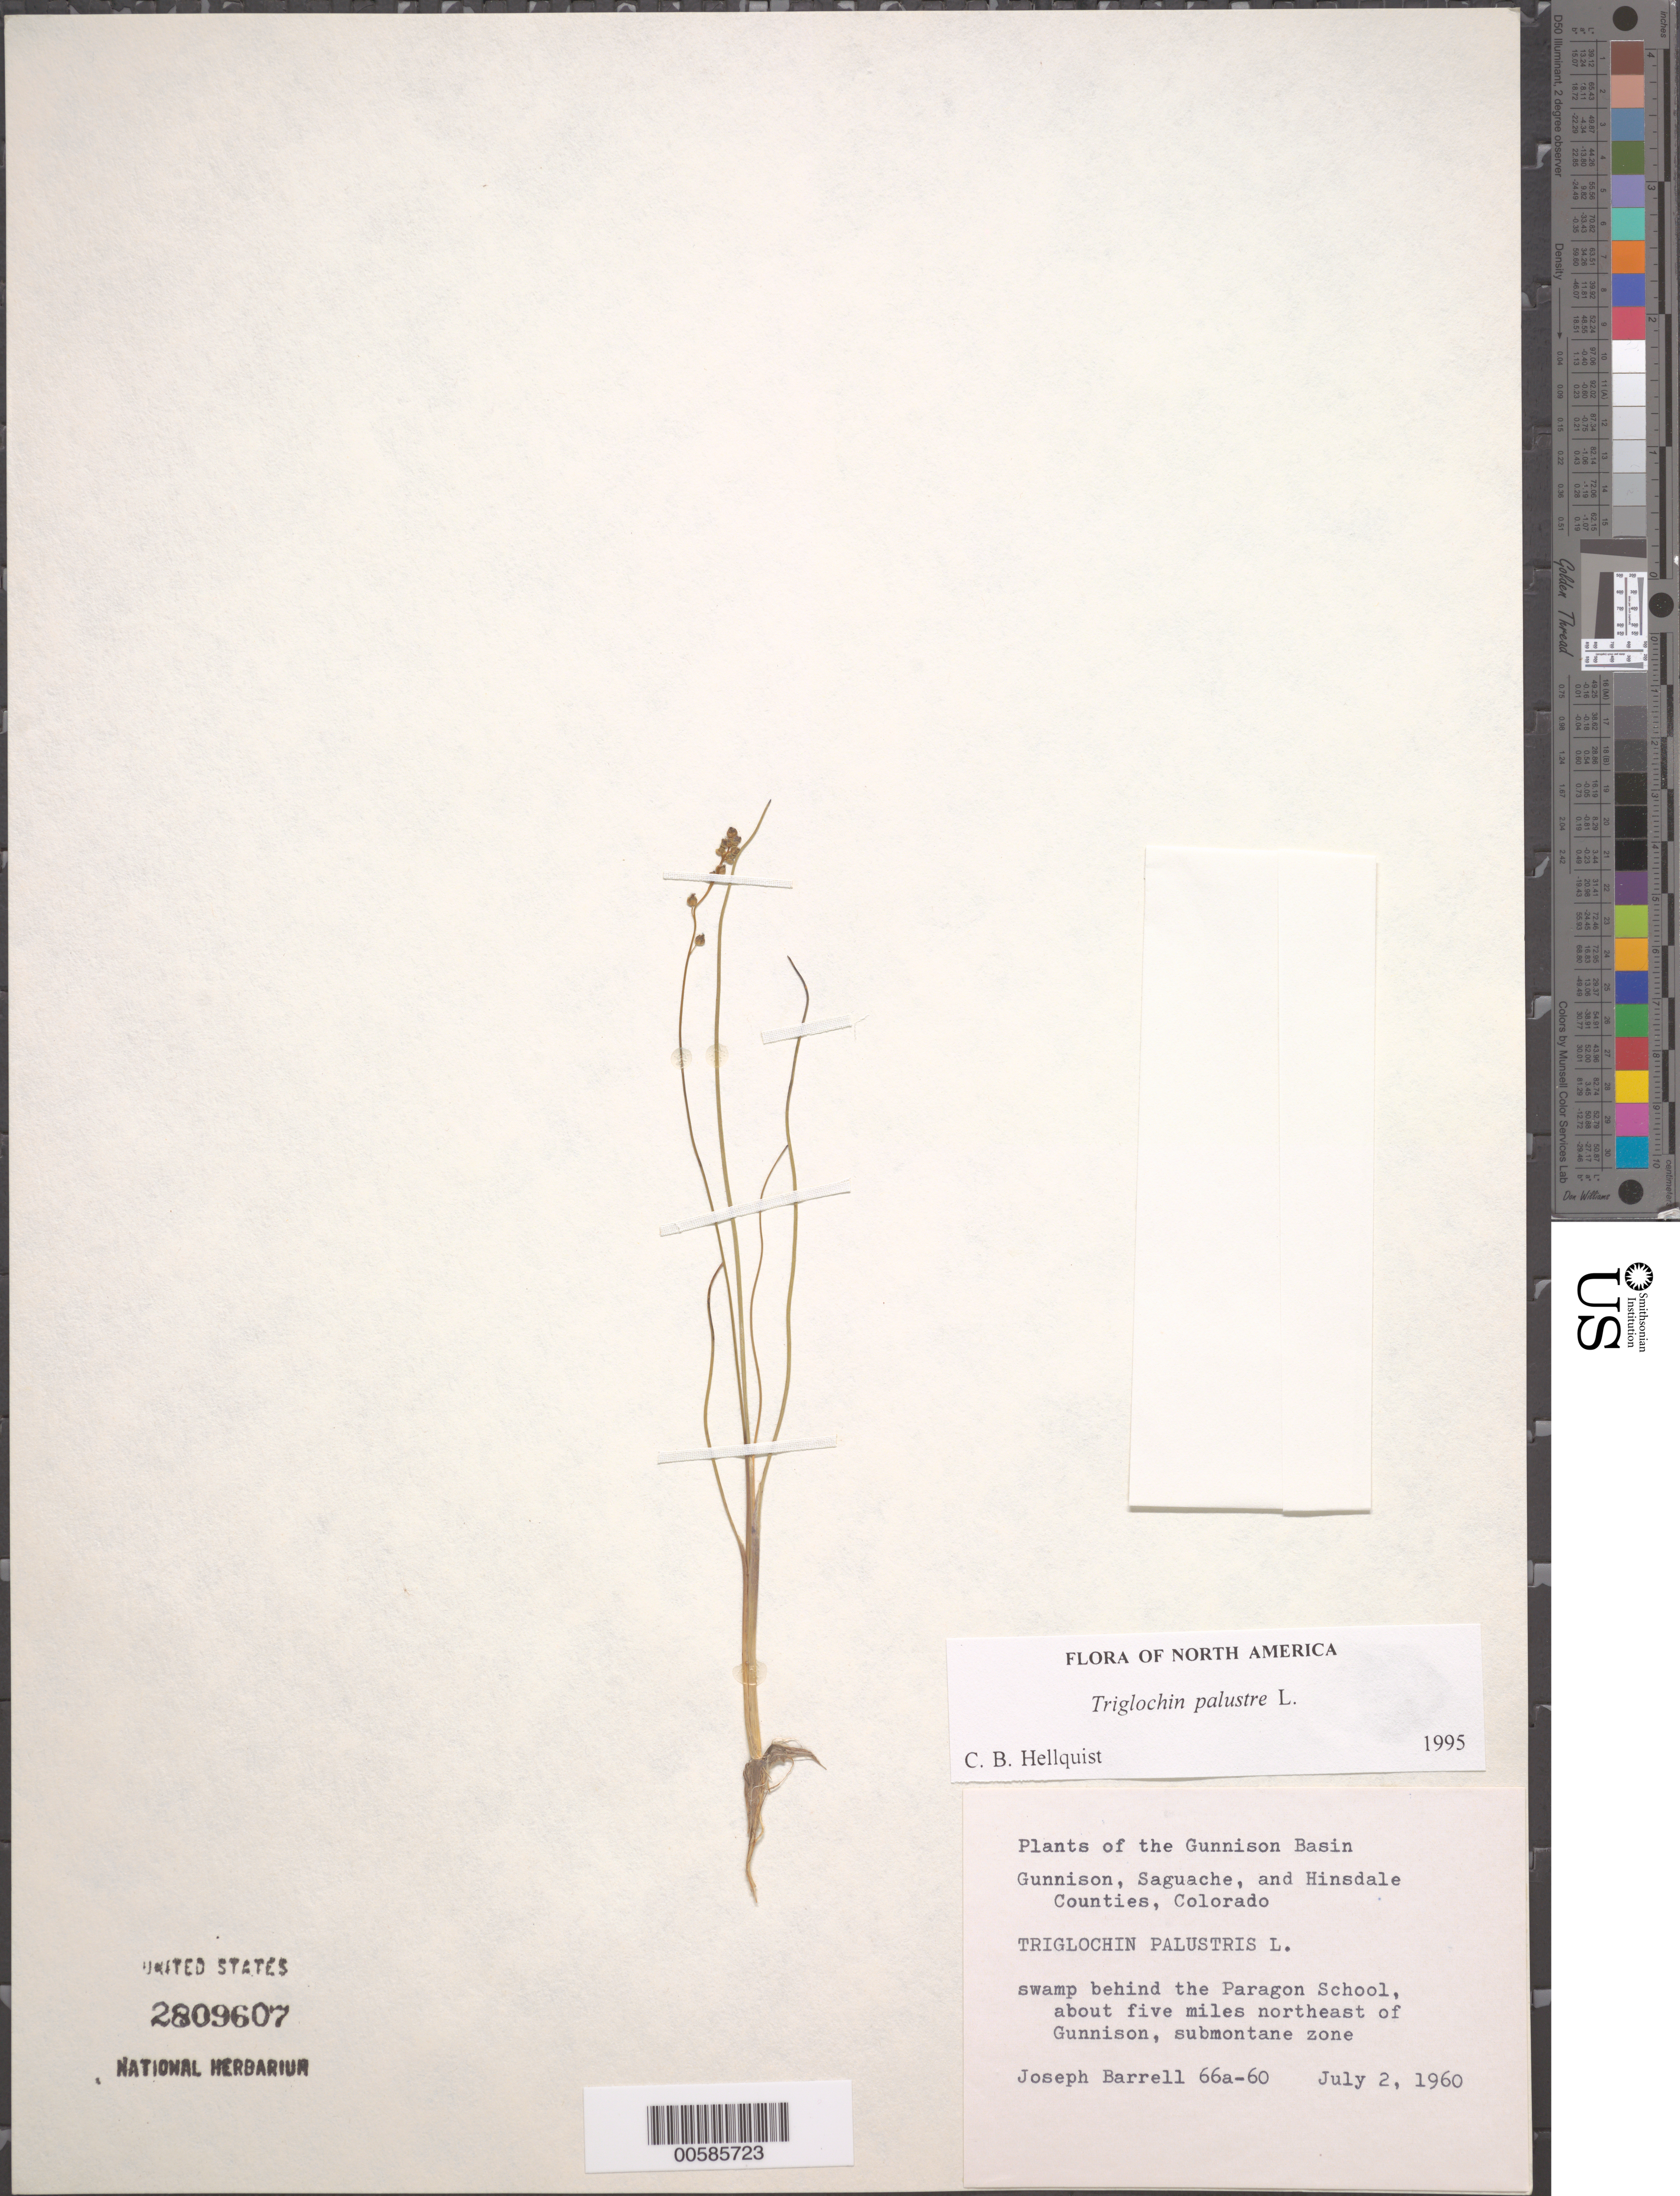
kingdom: Plantae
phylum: Tracheophyta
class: Liliopsida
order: Alismatales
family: Juncaginaceae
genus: Triglochin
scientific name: Triglochin palustris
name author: L.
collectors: J. Barrell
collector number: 66a-60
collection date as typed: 02 Jul 1960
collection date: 1960-07-02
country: United States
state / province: Colorado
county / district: Gunnison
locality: Behind the Paragon School, NE of Gunnison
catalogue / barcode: US 2809607